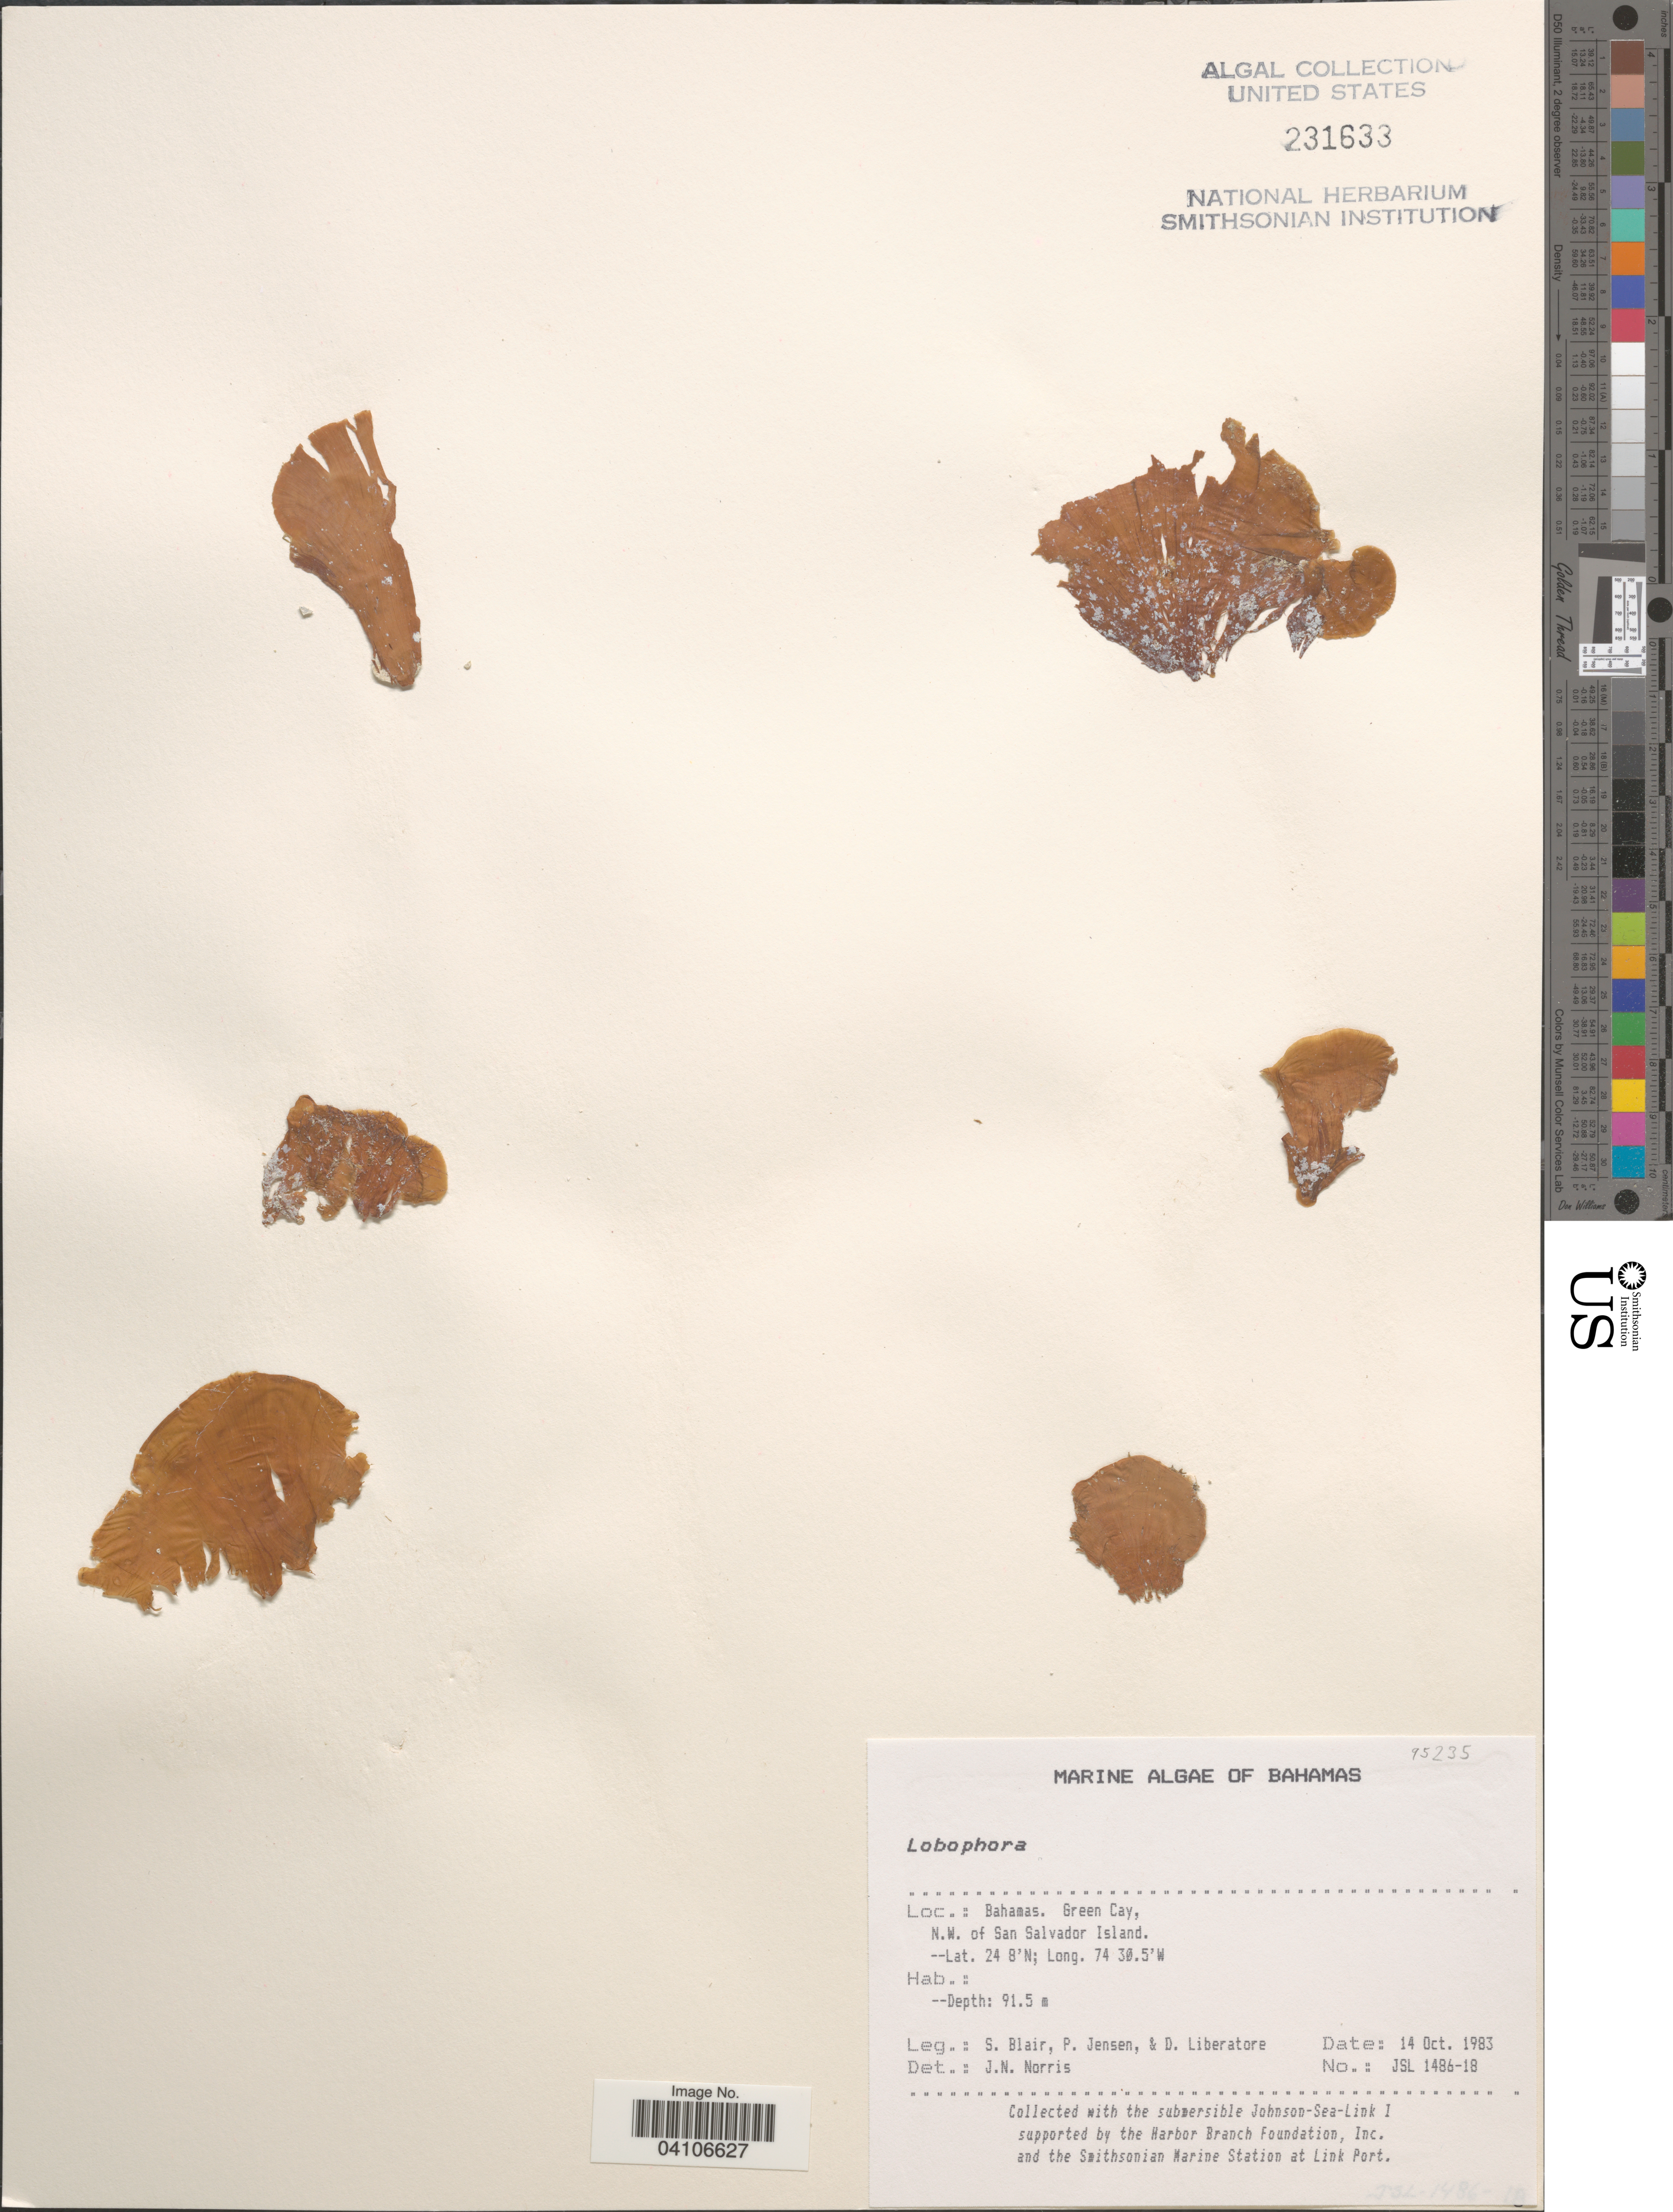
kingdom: Chromista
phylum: Ochrophyta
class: Phaeophyceae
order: Dictyotales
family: Dictyotaceae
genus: Lobophora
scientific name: Lobophora sp.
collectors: S. M. Blair, P. Jensen & D. Liberatore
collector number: JSL 1486-18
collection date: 1983-10-14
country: Bahamas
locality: Green Cay, N.W. of San Salvador Island.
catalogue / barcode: US 231633